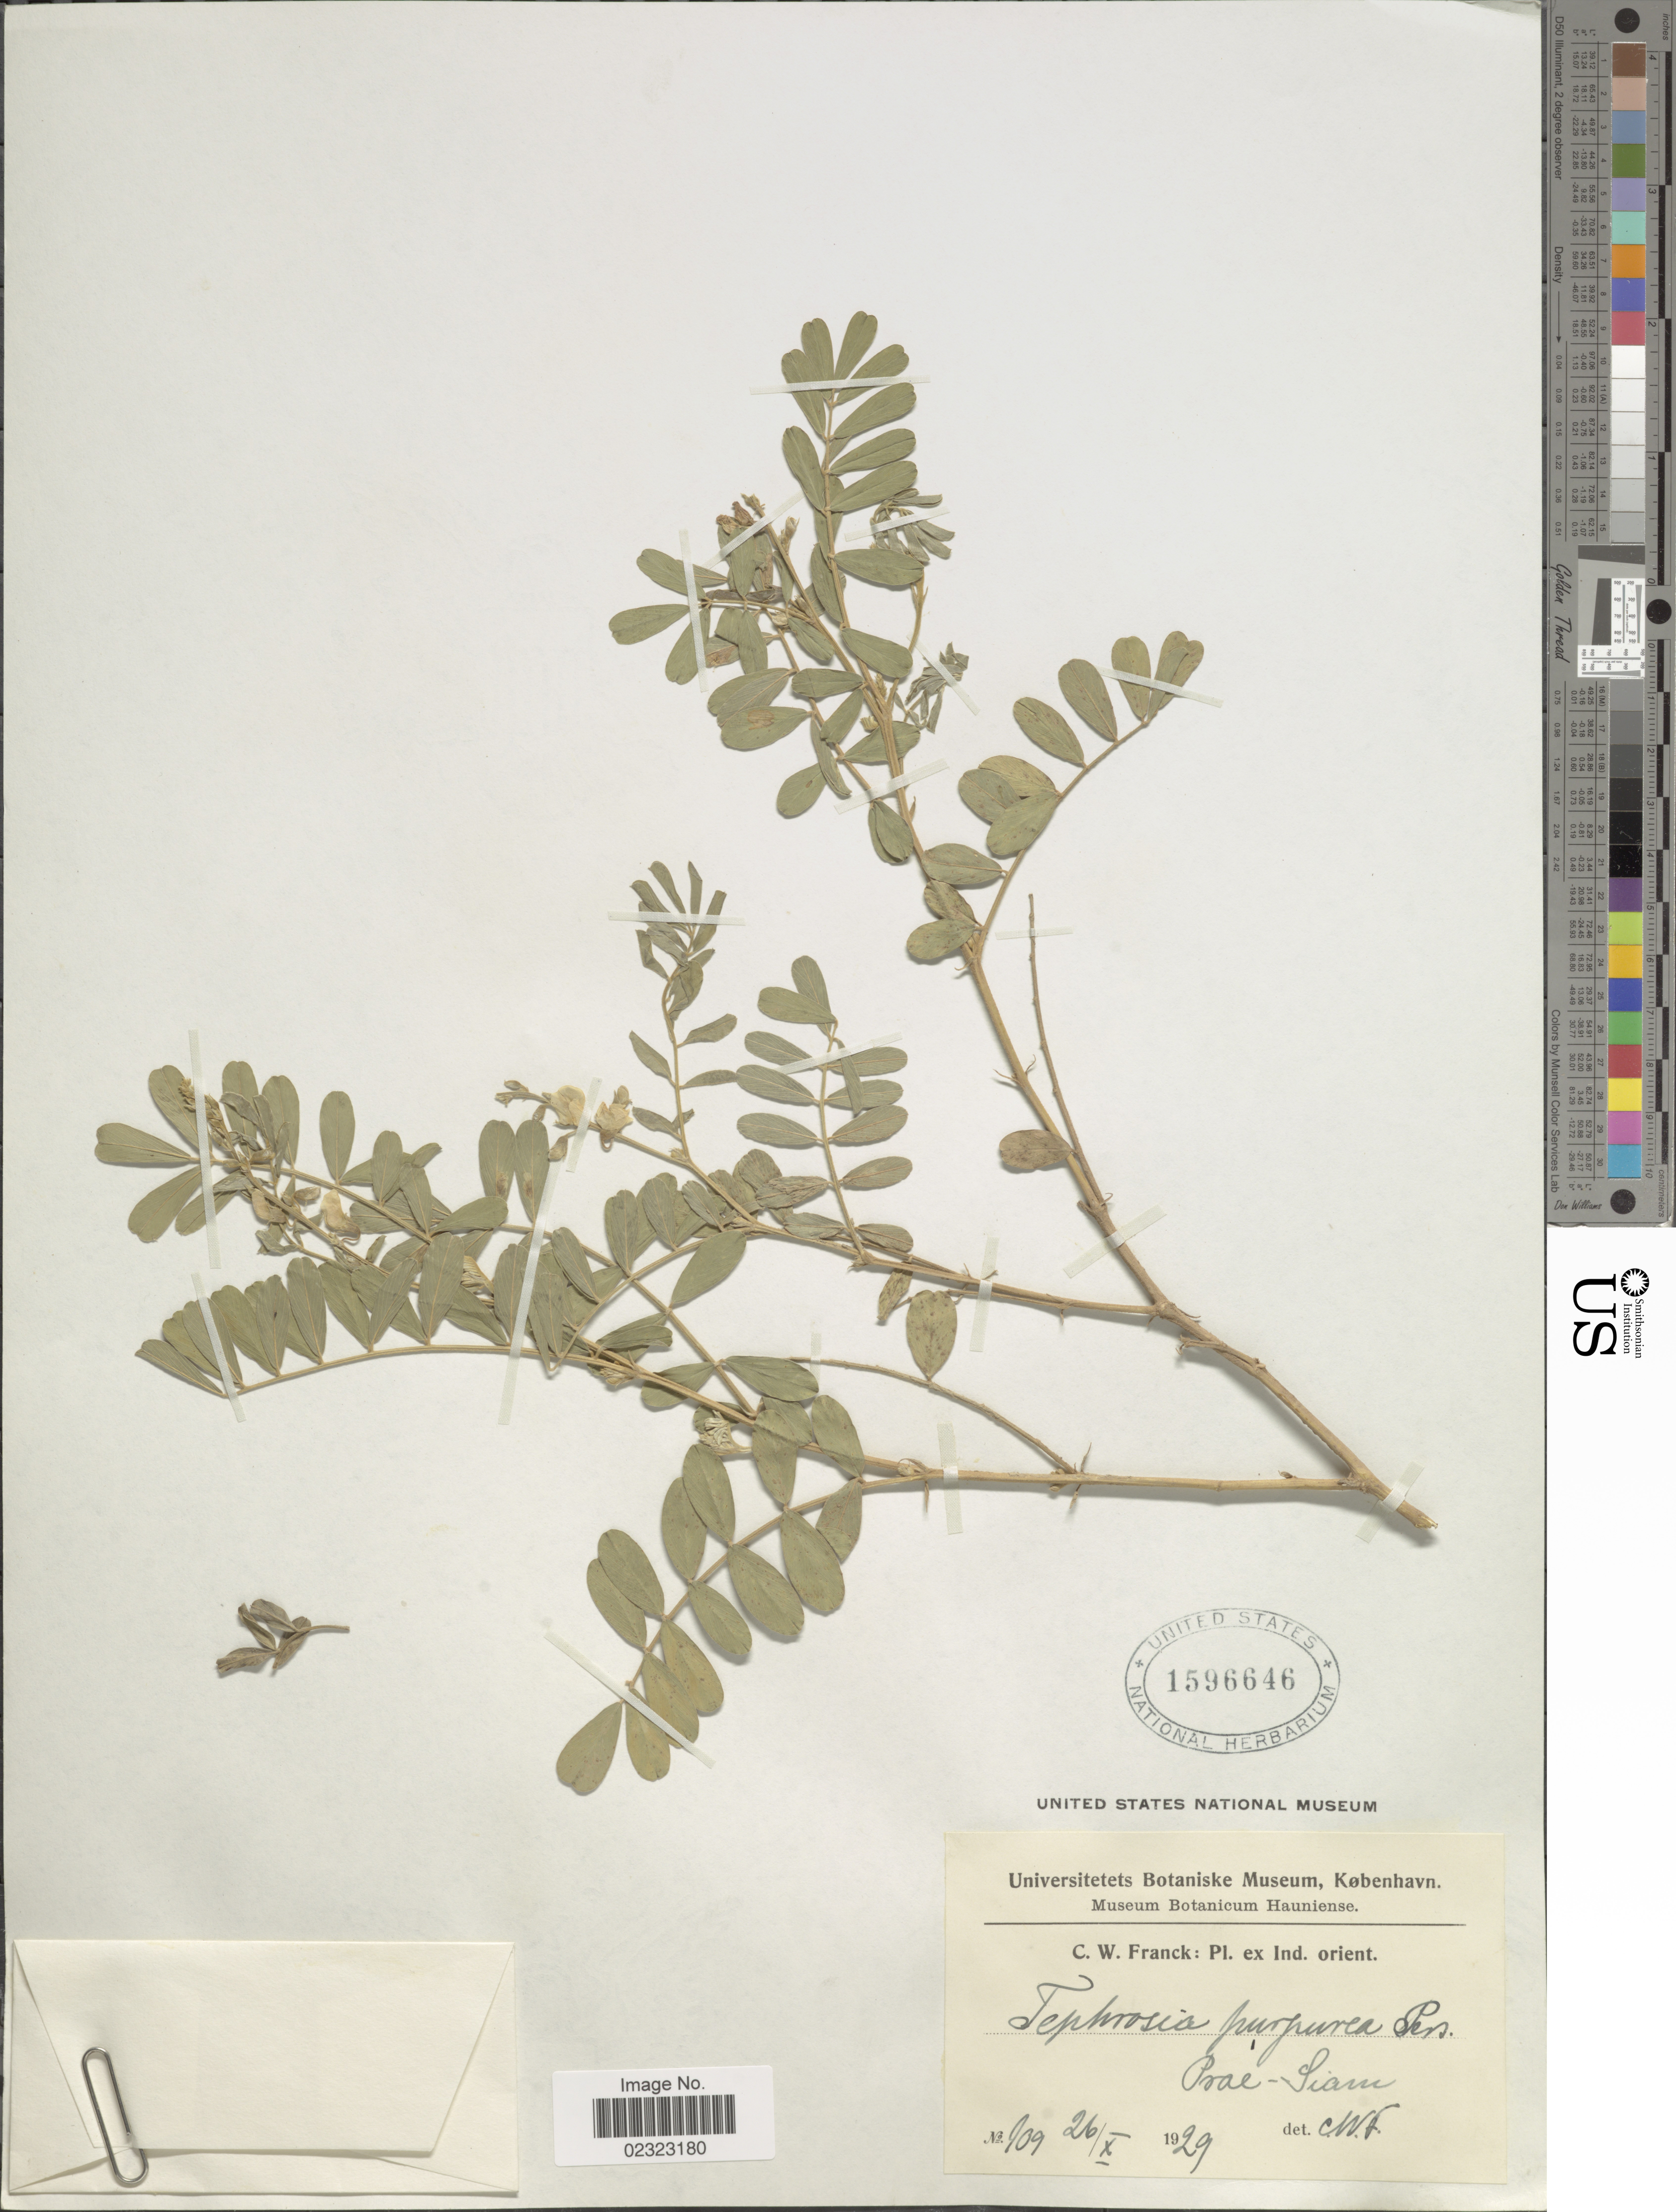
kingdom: Plantae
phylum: Tracheophyta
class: Magnoliopsida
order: Fabales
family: Fabaceae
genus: Tephrosia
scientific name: Tephrosia purpurea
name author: (L.) Pers.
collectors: C. Franck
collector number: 709*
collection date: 1929-10-26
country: Thailand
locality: Prae [interpreted] Ind. orient.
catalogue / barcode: US 1596646